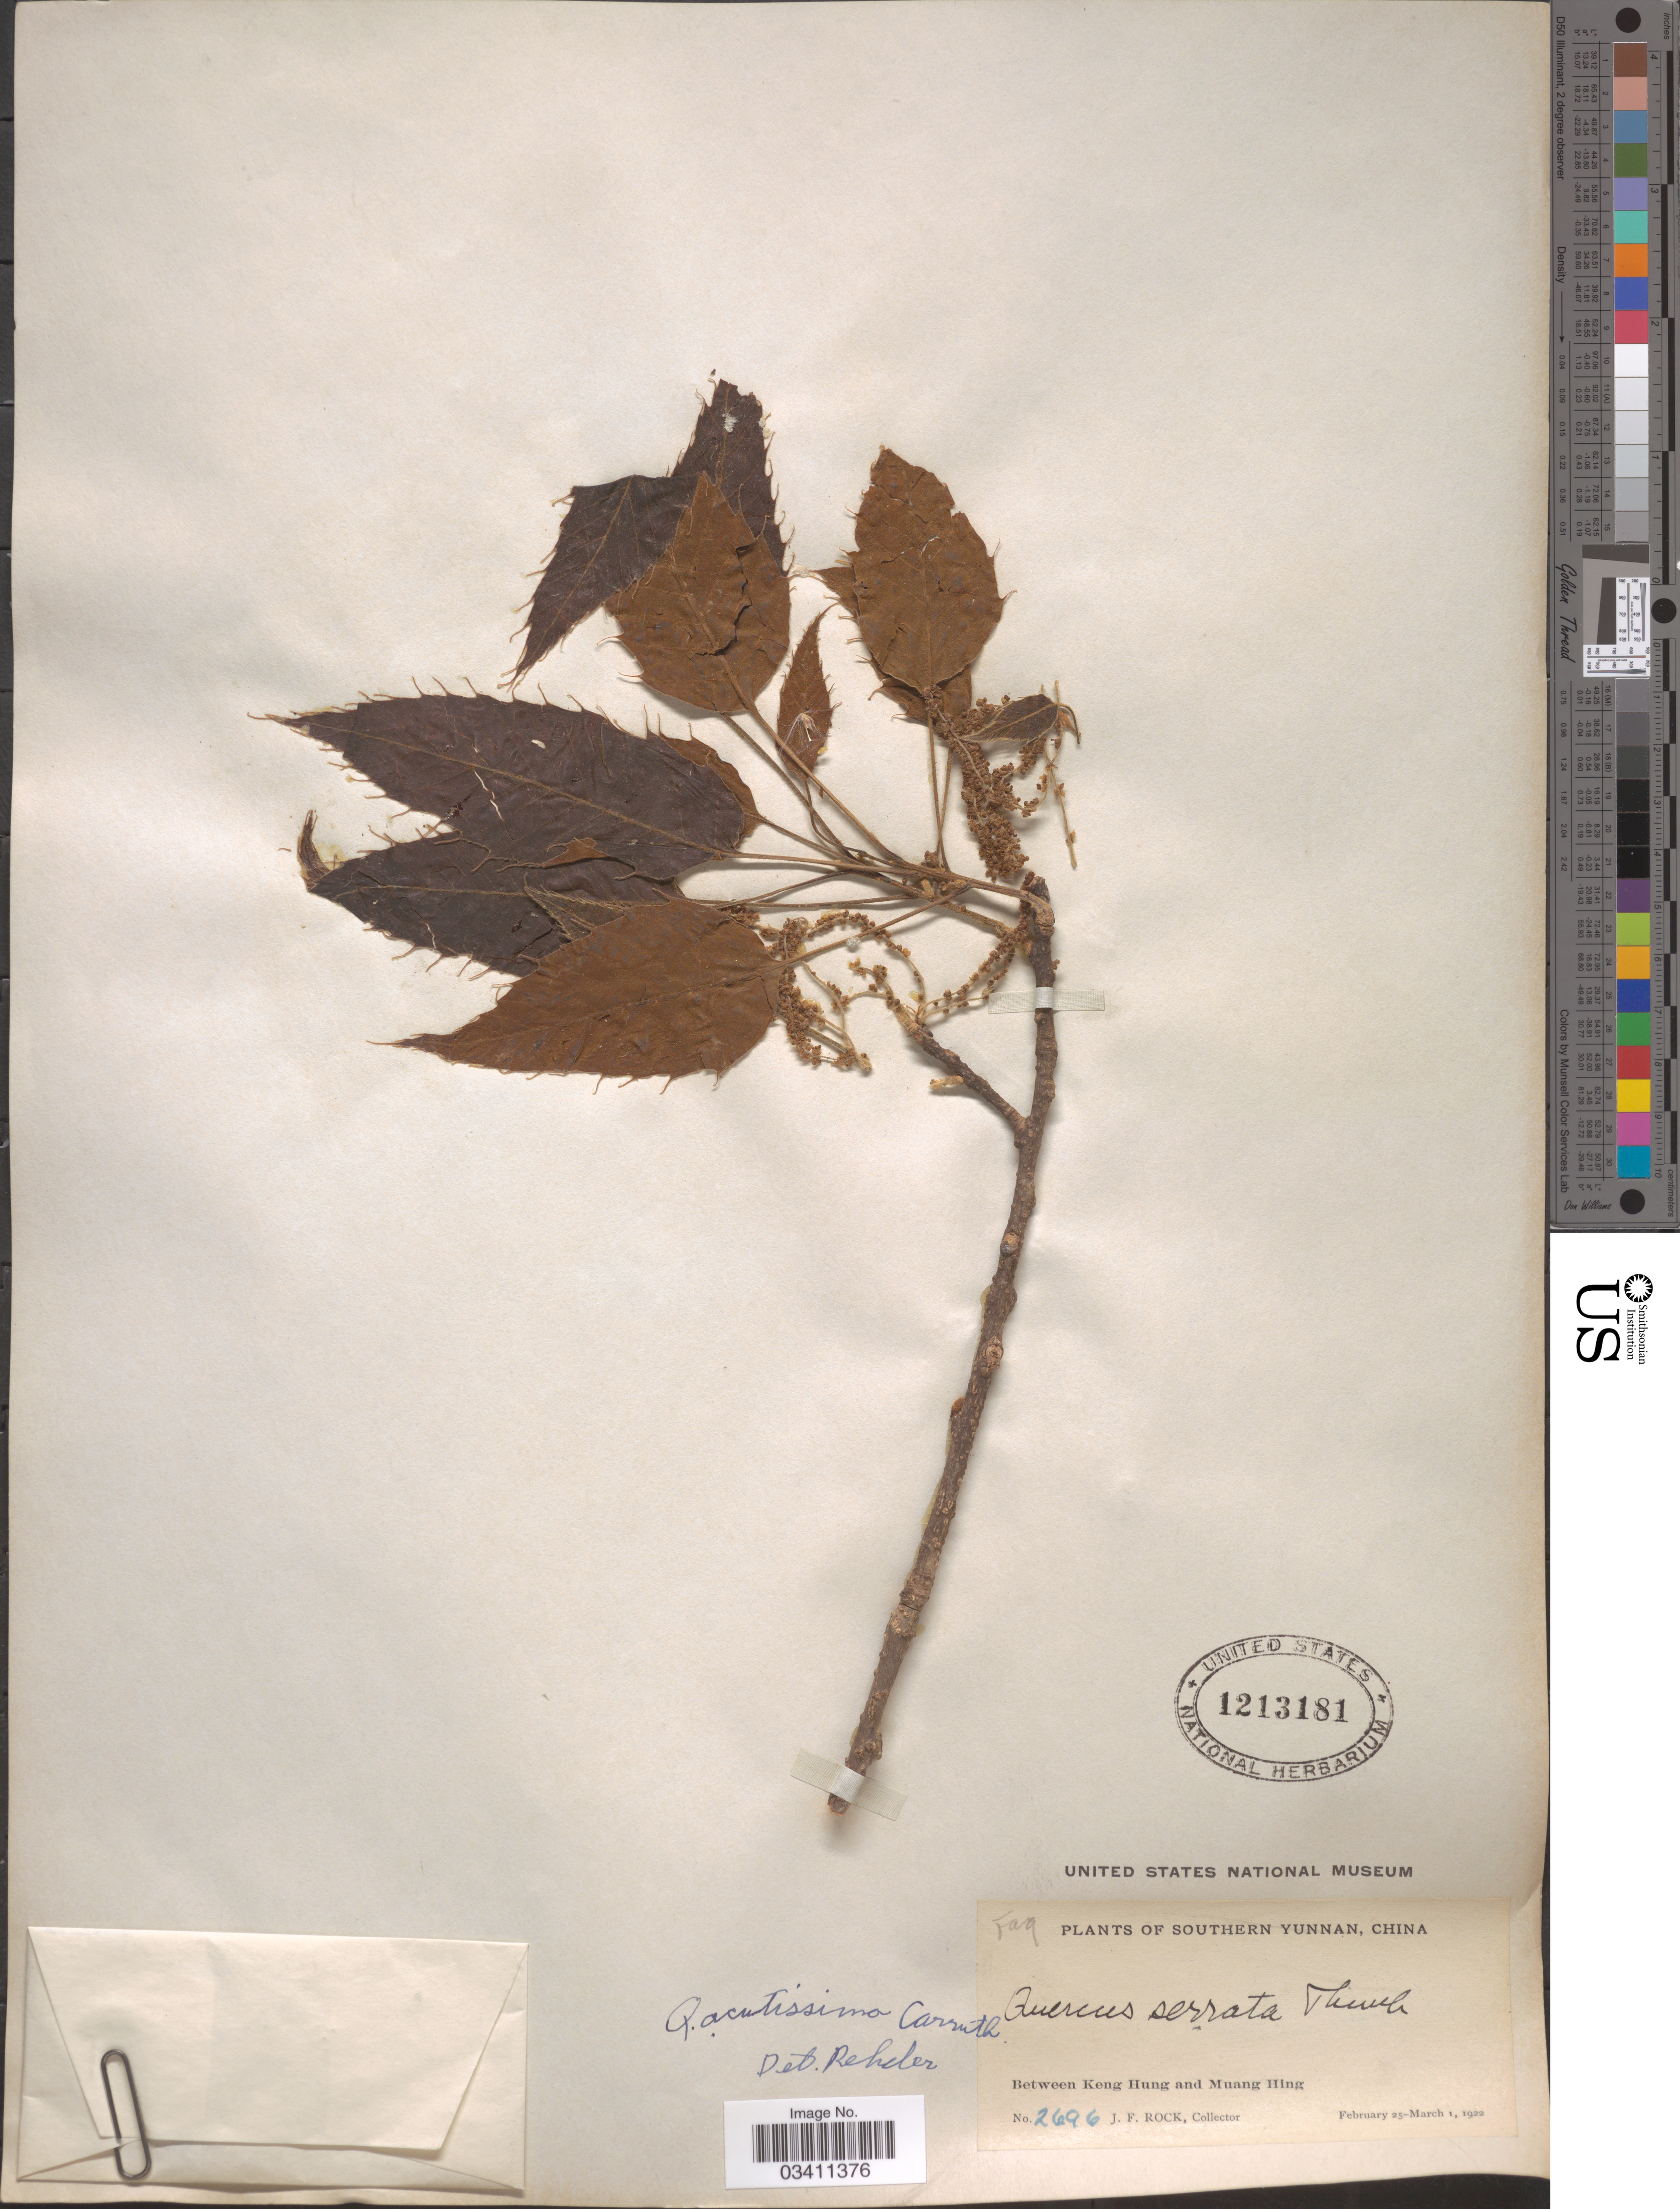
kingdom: Plantae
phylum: Tracheophyta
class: Magnoliopsida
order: Fagales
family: Fagaceae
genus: Quercus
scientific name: Quercus acutissima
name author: Carruth.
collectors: J. Rock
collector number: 2696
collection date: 1922-02-25/1922-03-01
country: China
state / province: Yunnan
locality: Southern Yunnan. Between Keng Hung and Muang Hing.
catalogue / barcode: US 1213181